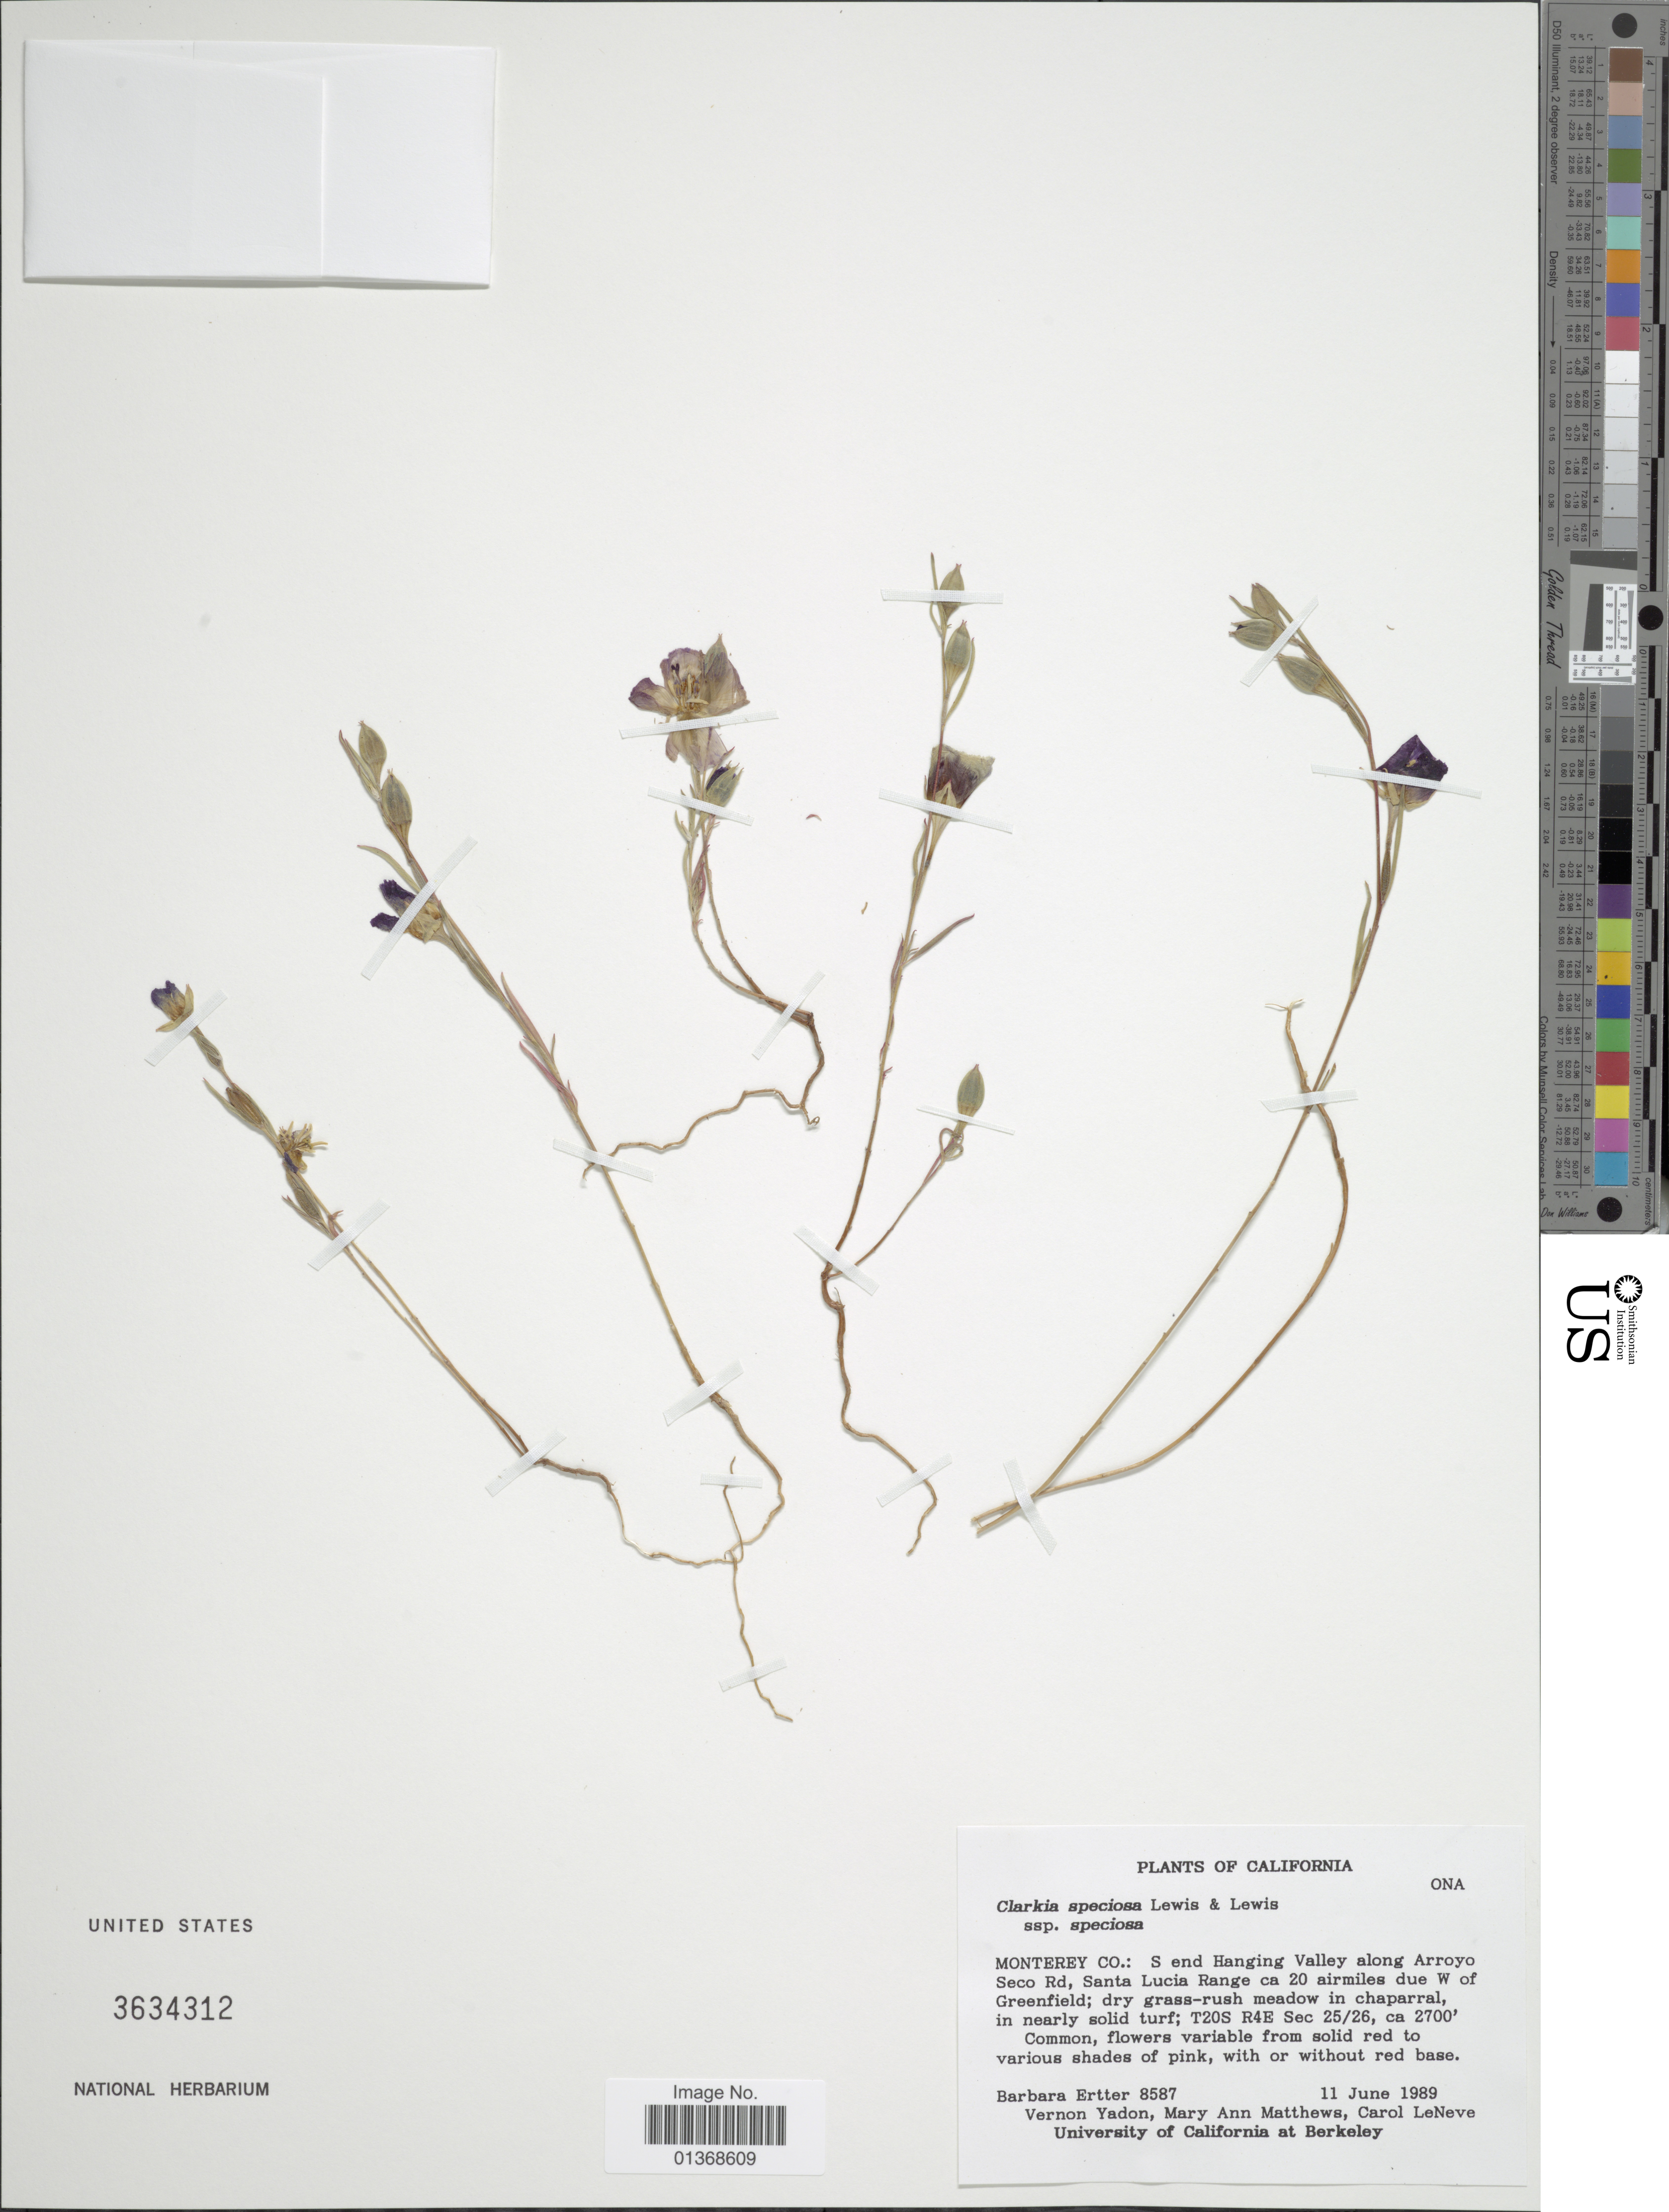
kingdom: Plantae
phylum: Tracheophyta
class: Magnoliopsida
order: Myrtales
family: Onagraceae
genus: Clarkia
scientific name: Clarkia speciosa subsp. speciosa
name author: F. H. Lewis & M.E. Lewis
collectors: B. Ertter, V. Yadon, M. Matthews & C. LeNeve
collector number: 8587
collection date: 1989-06-11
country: United States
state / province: California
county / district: Monterey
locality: Monterey Co.: S end Hanging Valley Along Arroyo Seco Rd, Santa Lucia Range ca 20 airmiles due W of Greenfield, T20S R4E Sec 25/26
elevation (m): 823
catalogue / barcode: US 3634312